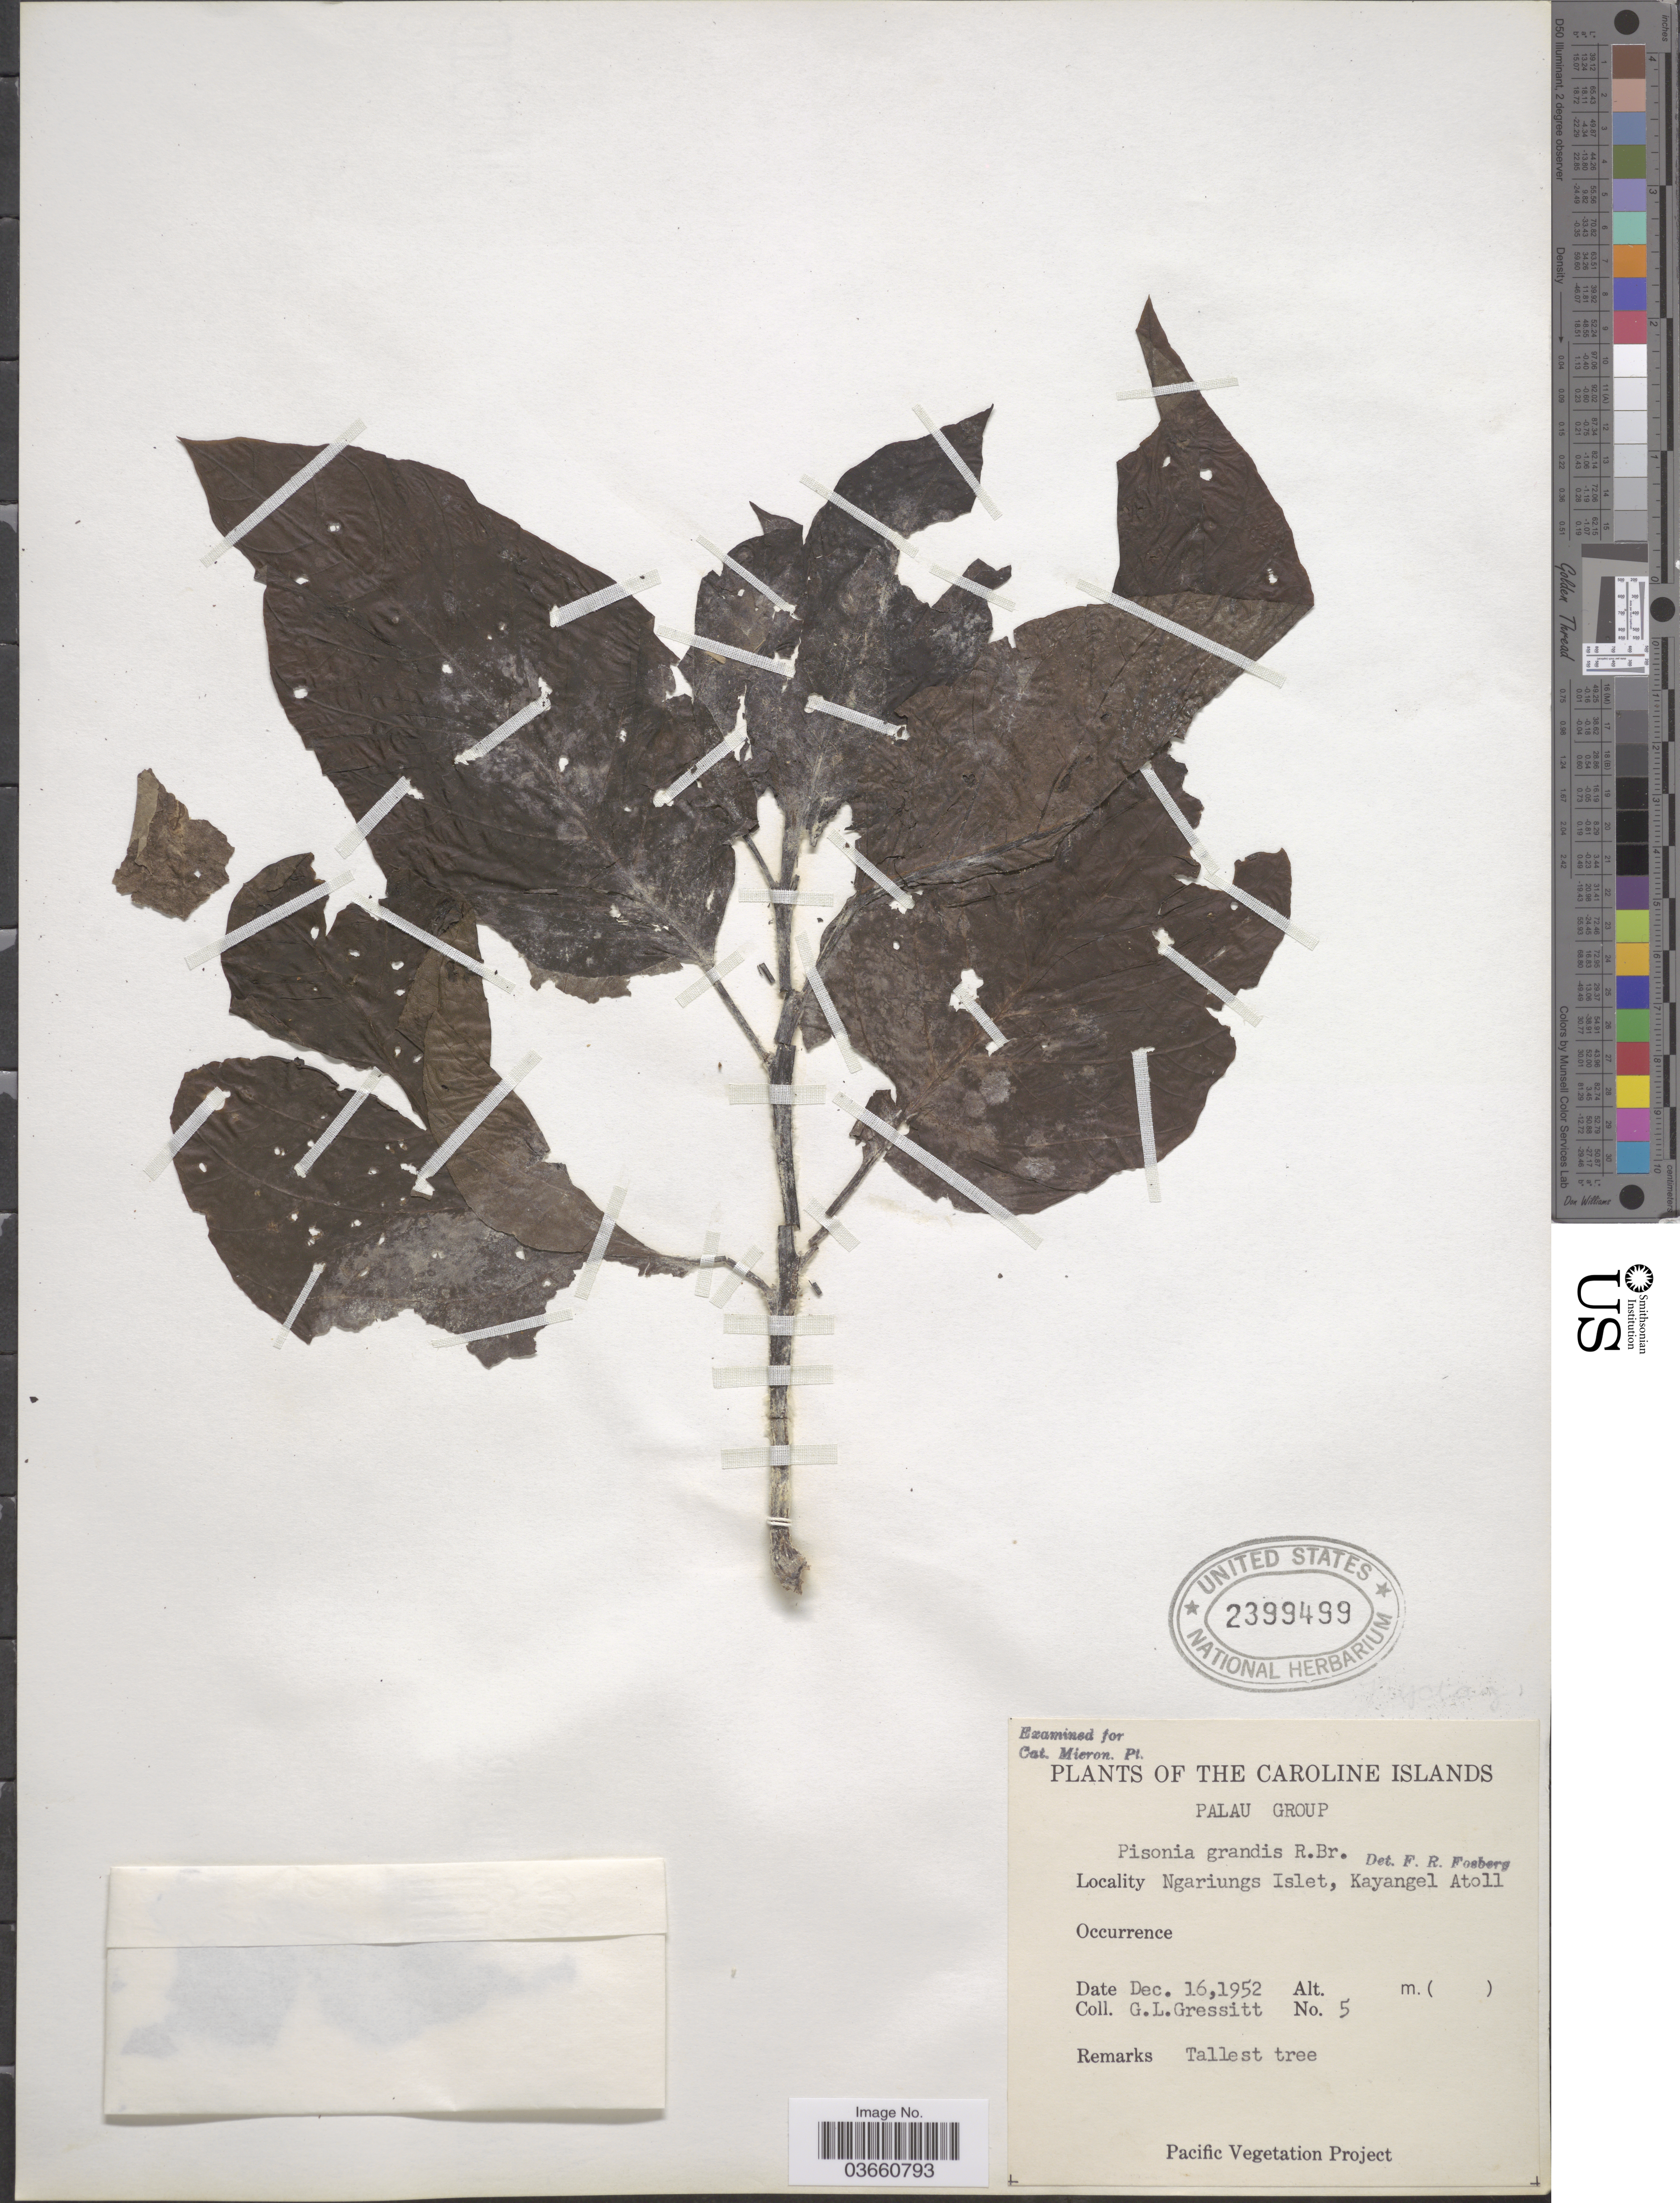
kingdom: Plantae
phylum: Tracheophyta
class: Magnoliopsida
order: Caryophyllales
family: Nyctaginaceae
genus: Pisonia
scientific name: Pisonia grandis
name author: R. Br.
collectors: G. Gressitt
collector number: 5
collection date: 1952-12-16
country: Palau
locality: Caroline Islands. Palau Group. Ngariungs Islet, Kayangel Atoll.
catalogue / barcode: US 2399499